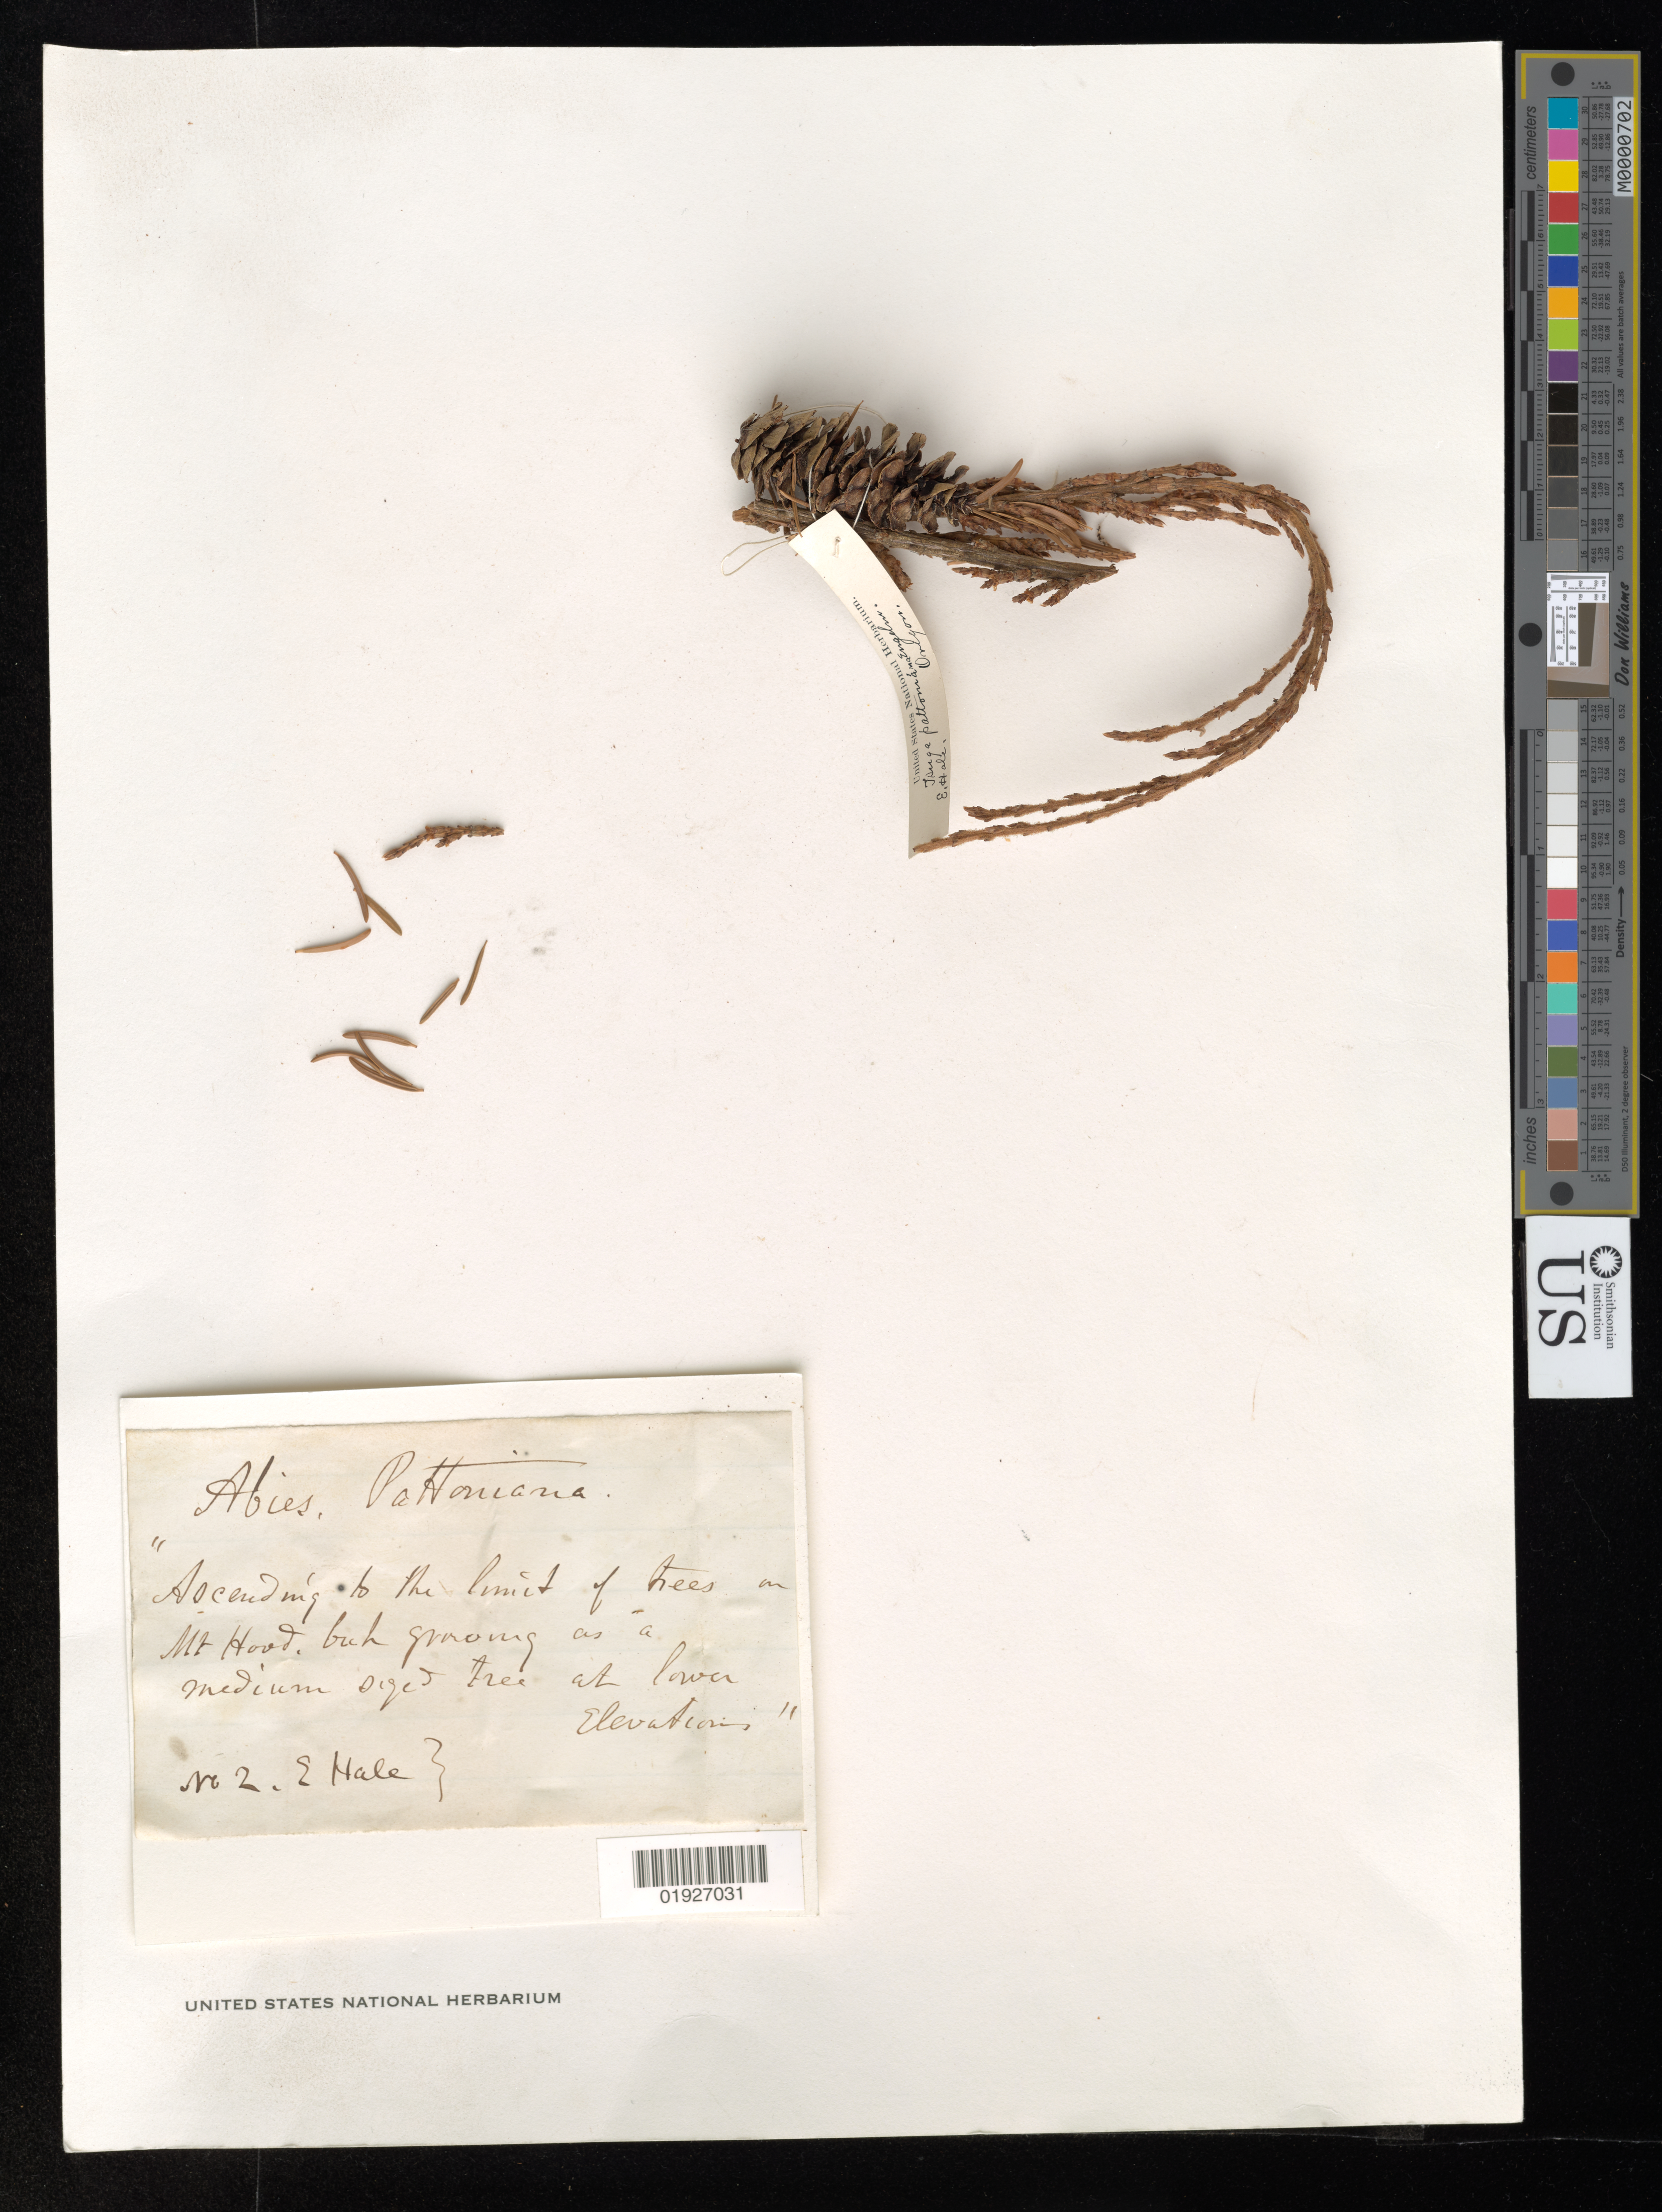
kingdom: Plantae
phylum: Tracheophyta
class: Pinopsida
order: Pinales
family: Pinaceae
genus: Tsuga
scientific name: Tsuga mertensiana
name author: (Bong.) Carrière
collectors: M. Hale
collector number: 2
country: United States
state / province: Oregon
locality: Mt. Hood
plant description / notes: "Ascending to the limit of trees on Mt. Hood. but[?] growing as a medium sized tree at lower elevation."